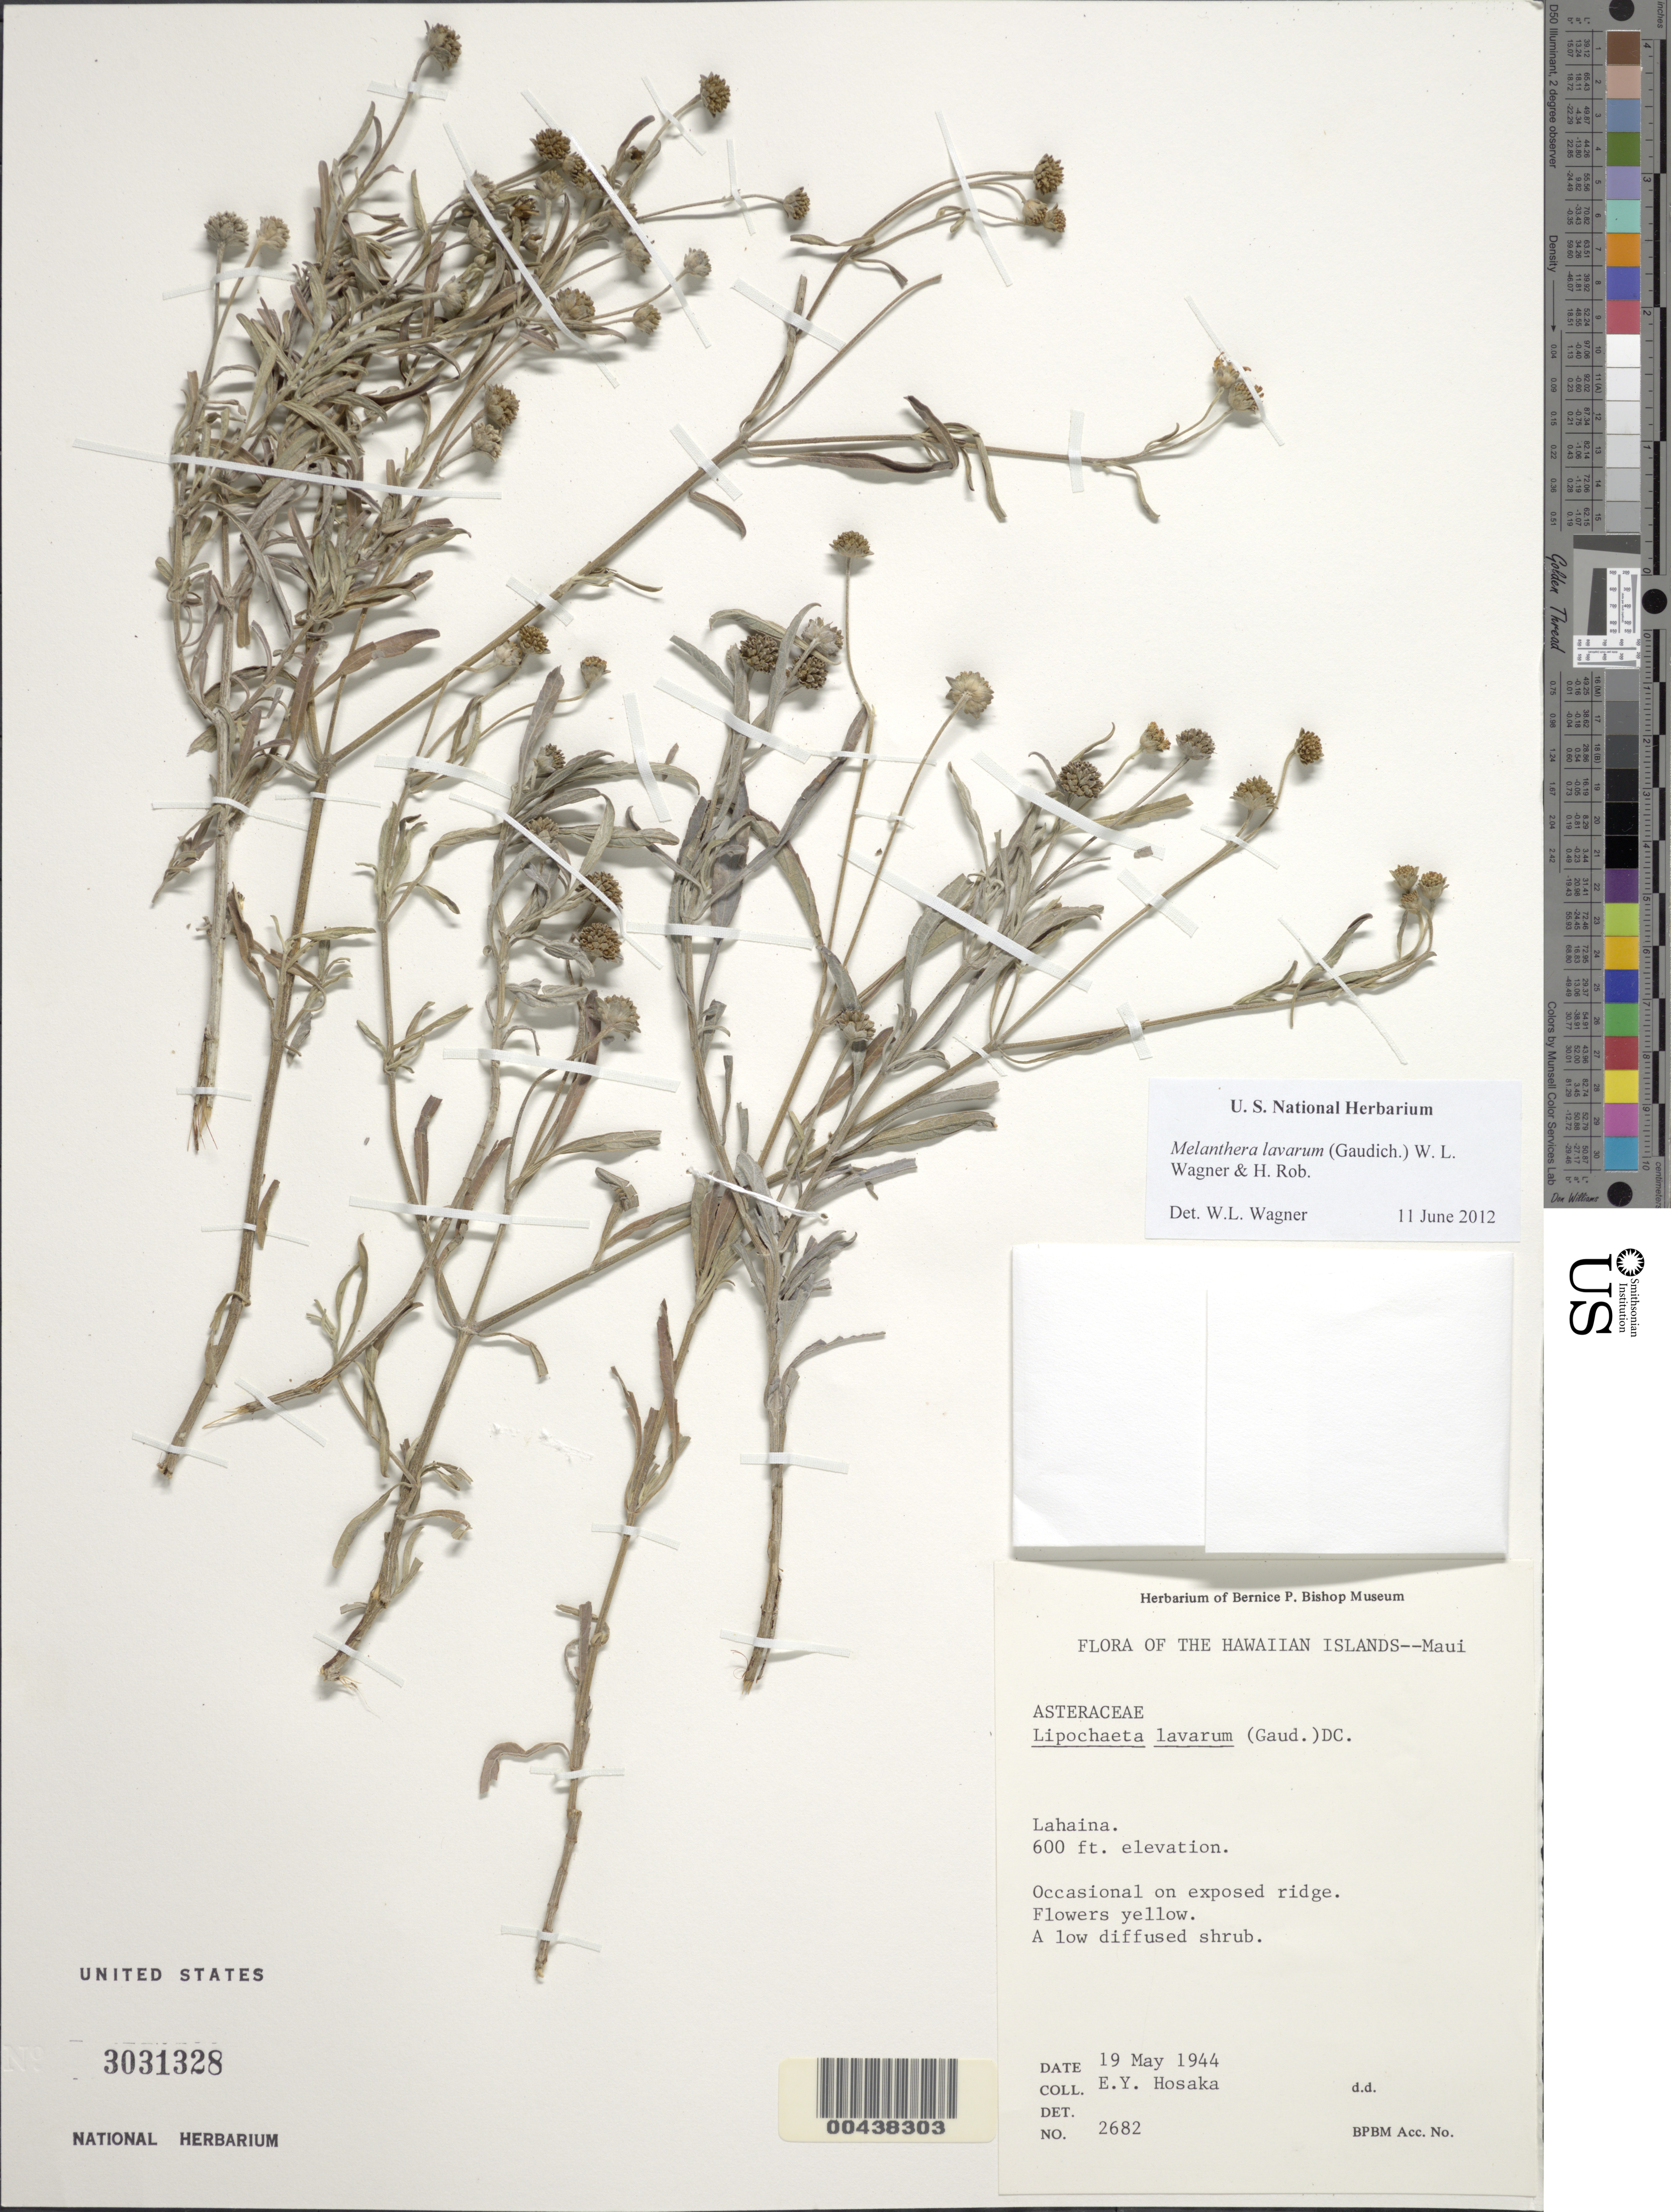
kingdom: Plantae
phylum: Tracheophyta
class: Magnoliopsida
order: Asterales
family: Asteraceae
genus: Wollastonia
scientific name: Wollastonia lavarum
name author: (Gaudich.) Orchard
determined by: Wagner, W. L., (BOT), Smithsonian Institution - National Museum of Natural History (UNITED STATES)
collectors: E. Y. Hosaka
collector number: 2682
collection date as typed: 19 May 1944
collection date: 1944-05-19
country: United States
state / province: Hawaii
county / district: Maui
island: Maui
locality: Lahaina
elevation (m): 183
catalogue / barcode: US 3031328